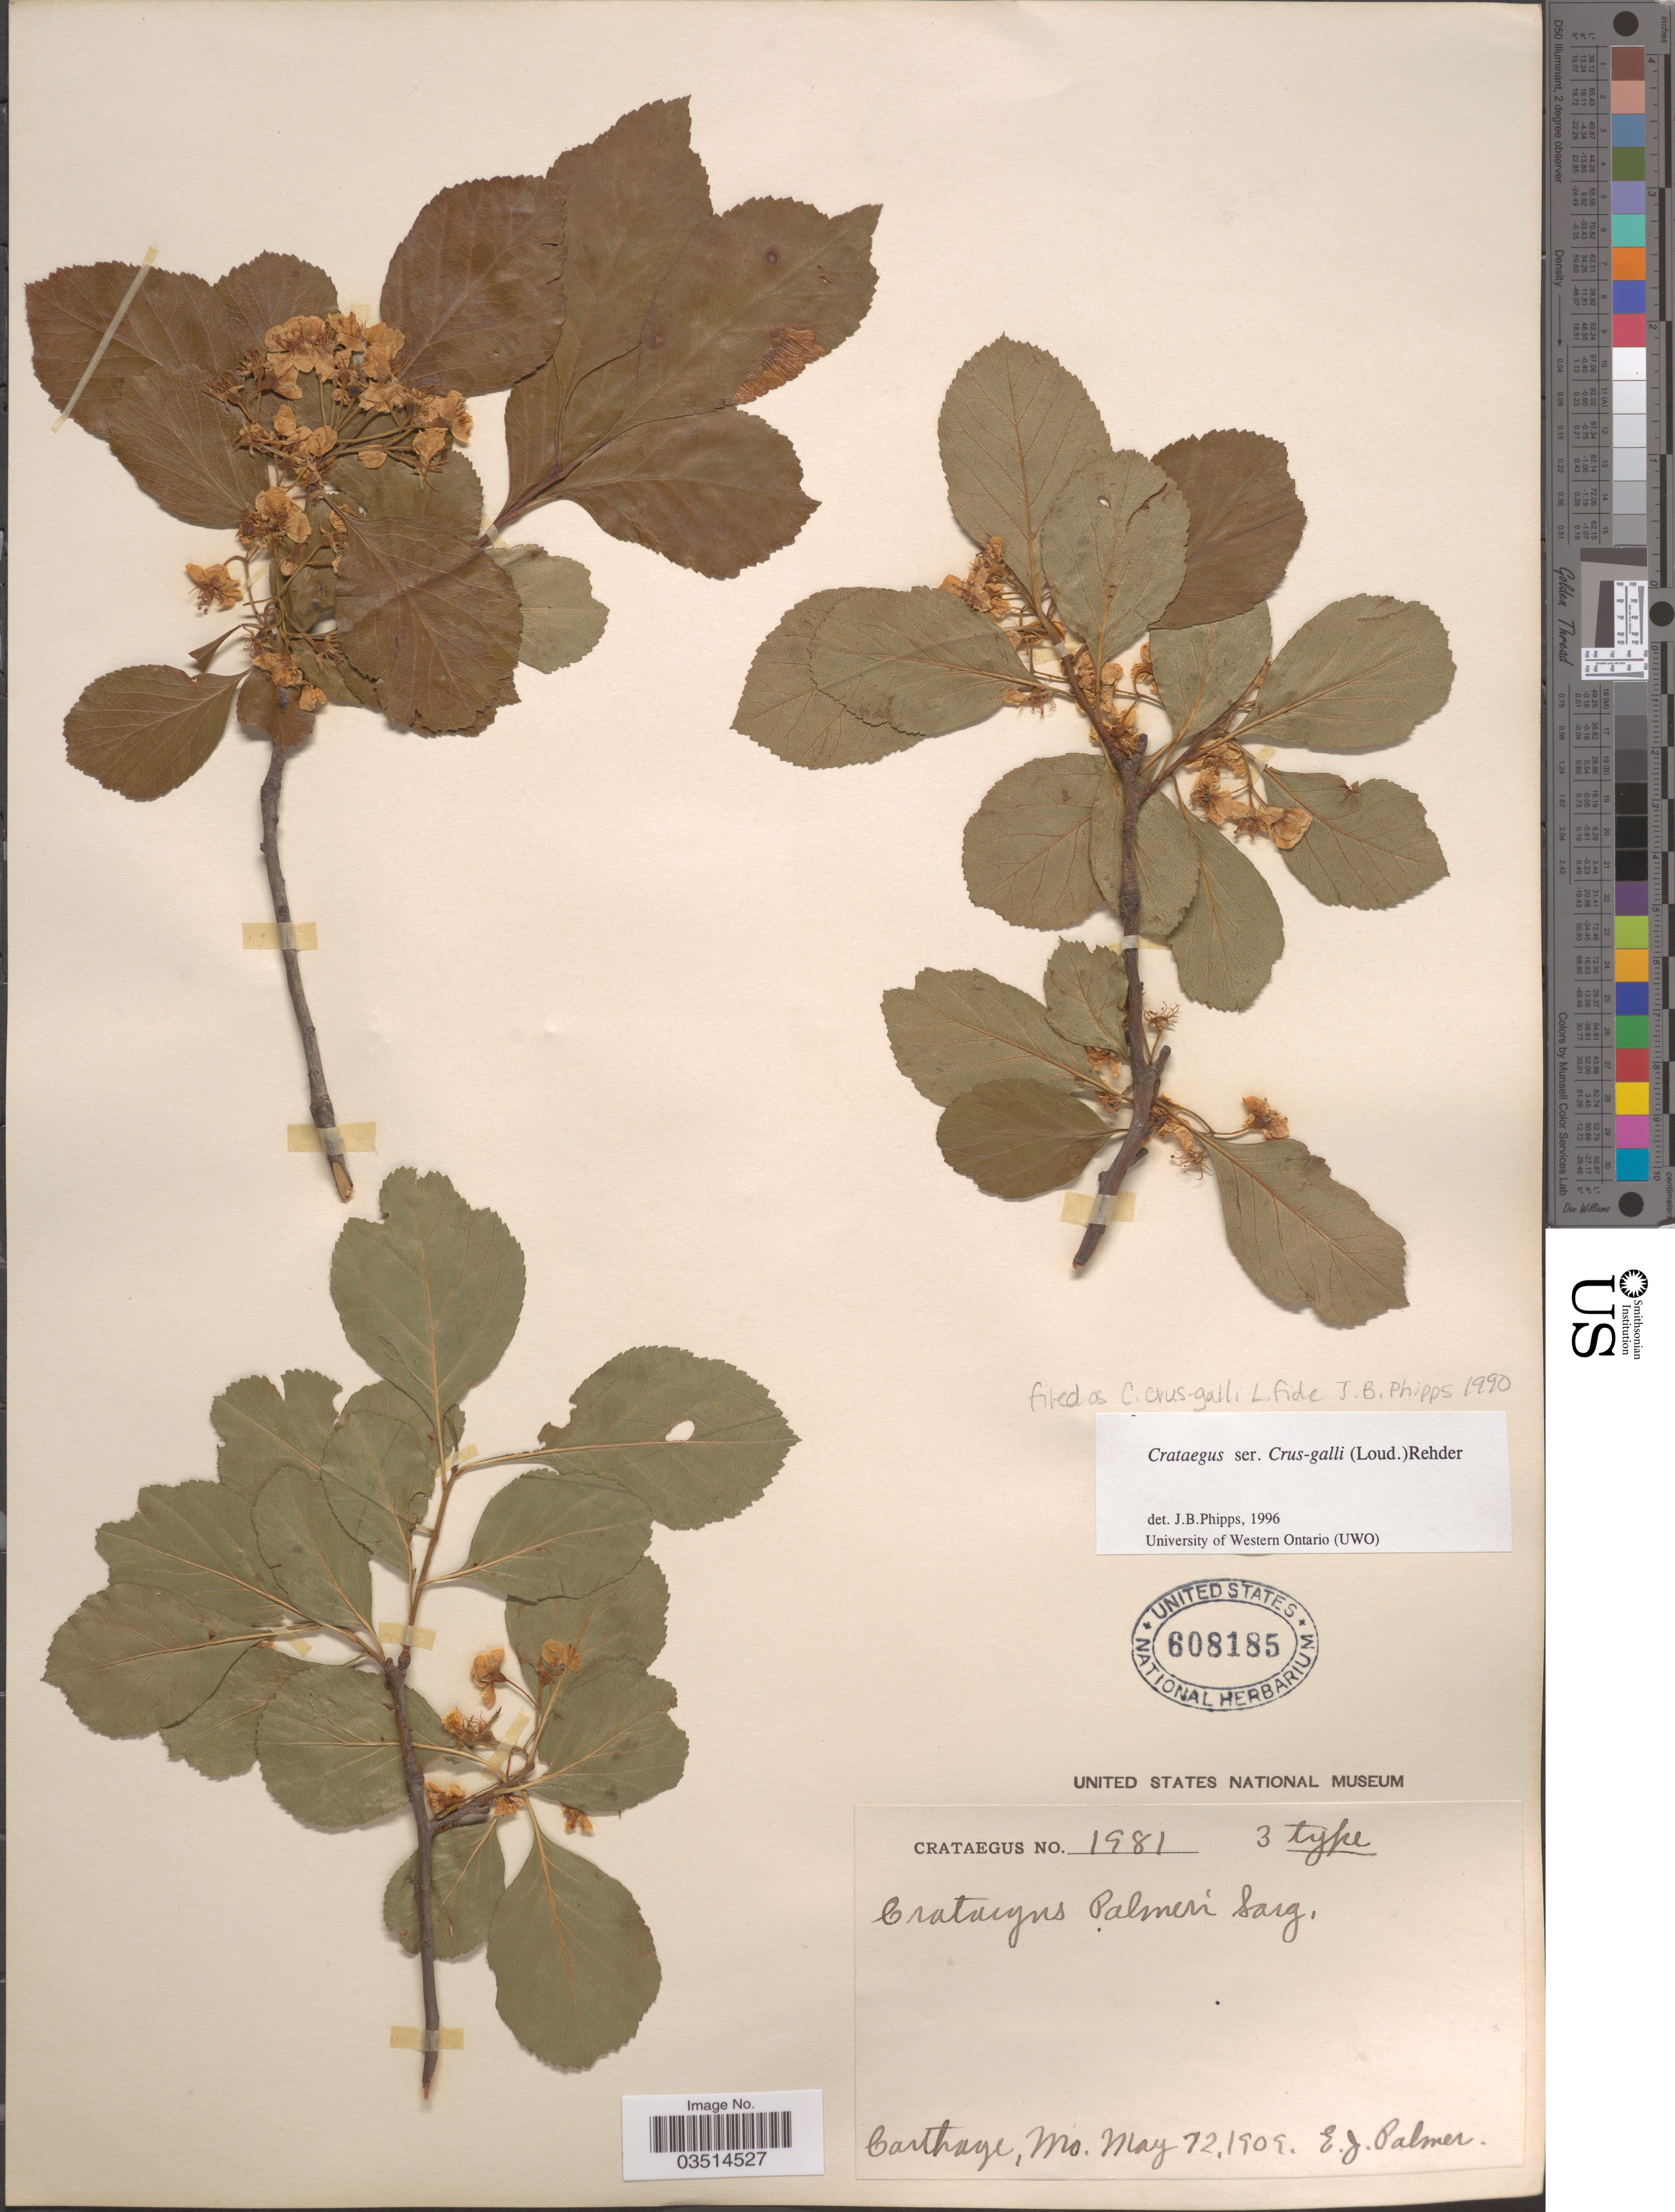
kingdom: Plantae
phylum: Tracheophyta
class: Magnoliopsida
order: Rosales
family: Rosaceae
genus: Crataegus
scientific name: Crataegus crus-galli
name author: L.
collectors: E. J. Palmer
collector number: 1981?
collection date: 1909-05-12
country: United States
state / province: Missouri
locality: Carthage.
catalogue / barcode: US 608185